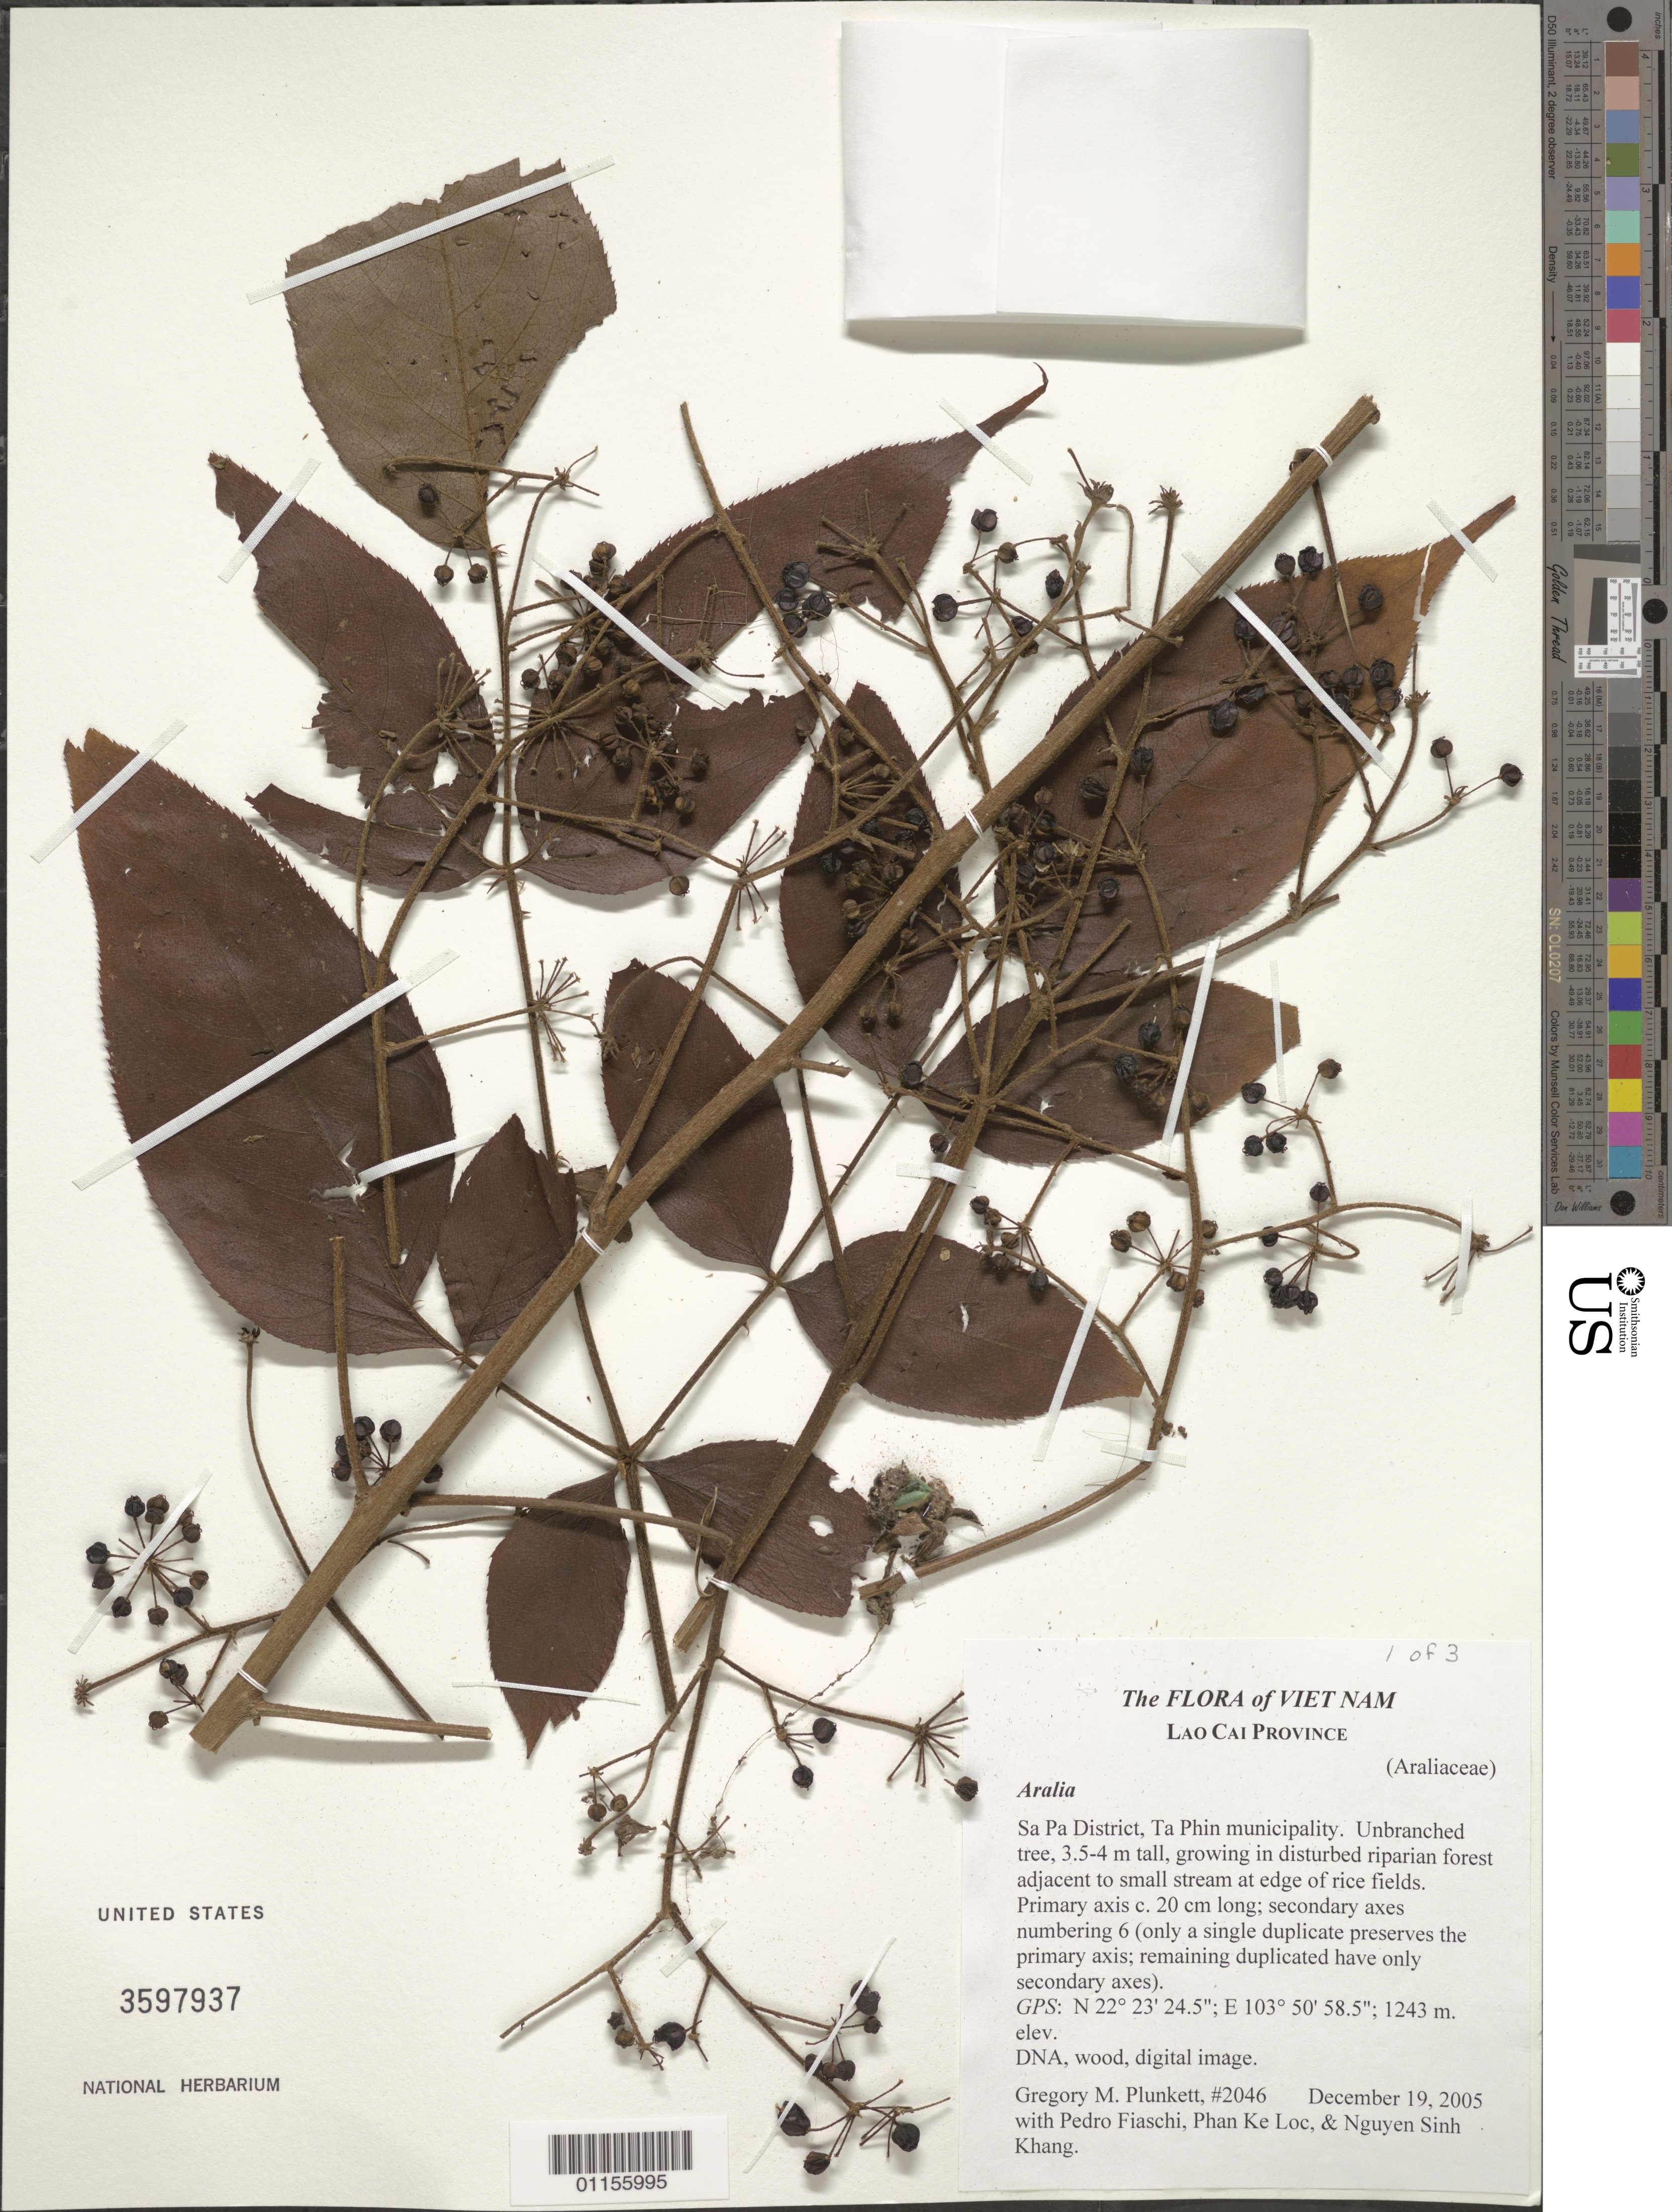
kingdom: Plantae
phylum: Tracheophyta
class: Magnoliopsida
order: Apiales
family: Araliaceae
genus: Aralia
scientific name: Aralia sp.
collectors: G. M. Plunkett, P. Fiaschi, P. K. Lôc & N. Khang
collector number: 2046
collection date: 2005-12-19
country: Vietnam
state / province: Lao Cai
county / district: Sa Pa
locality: Ta Phin municipality.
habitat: Unbranched tree, growing in disturbed riparian forest adjacent to small stream at edge of rice fields.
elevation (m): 1243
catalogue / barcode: US 3597937